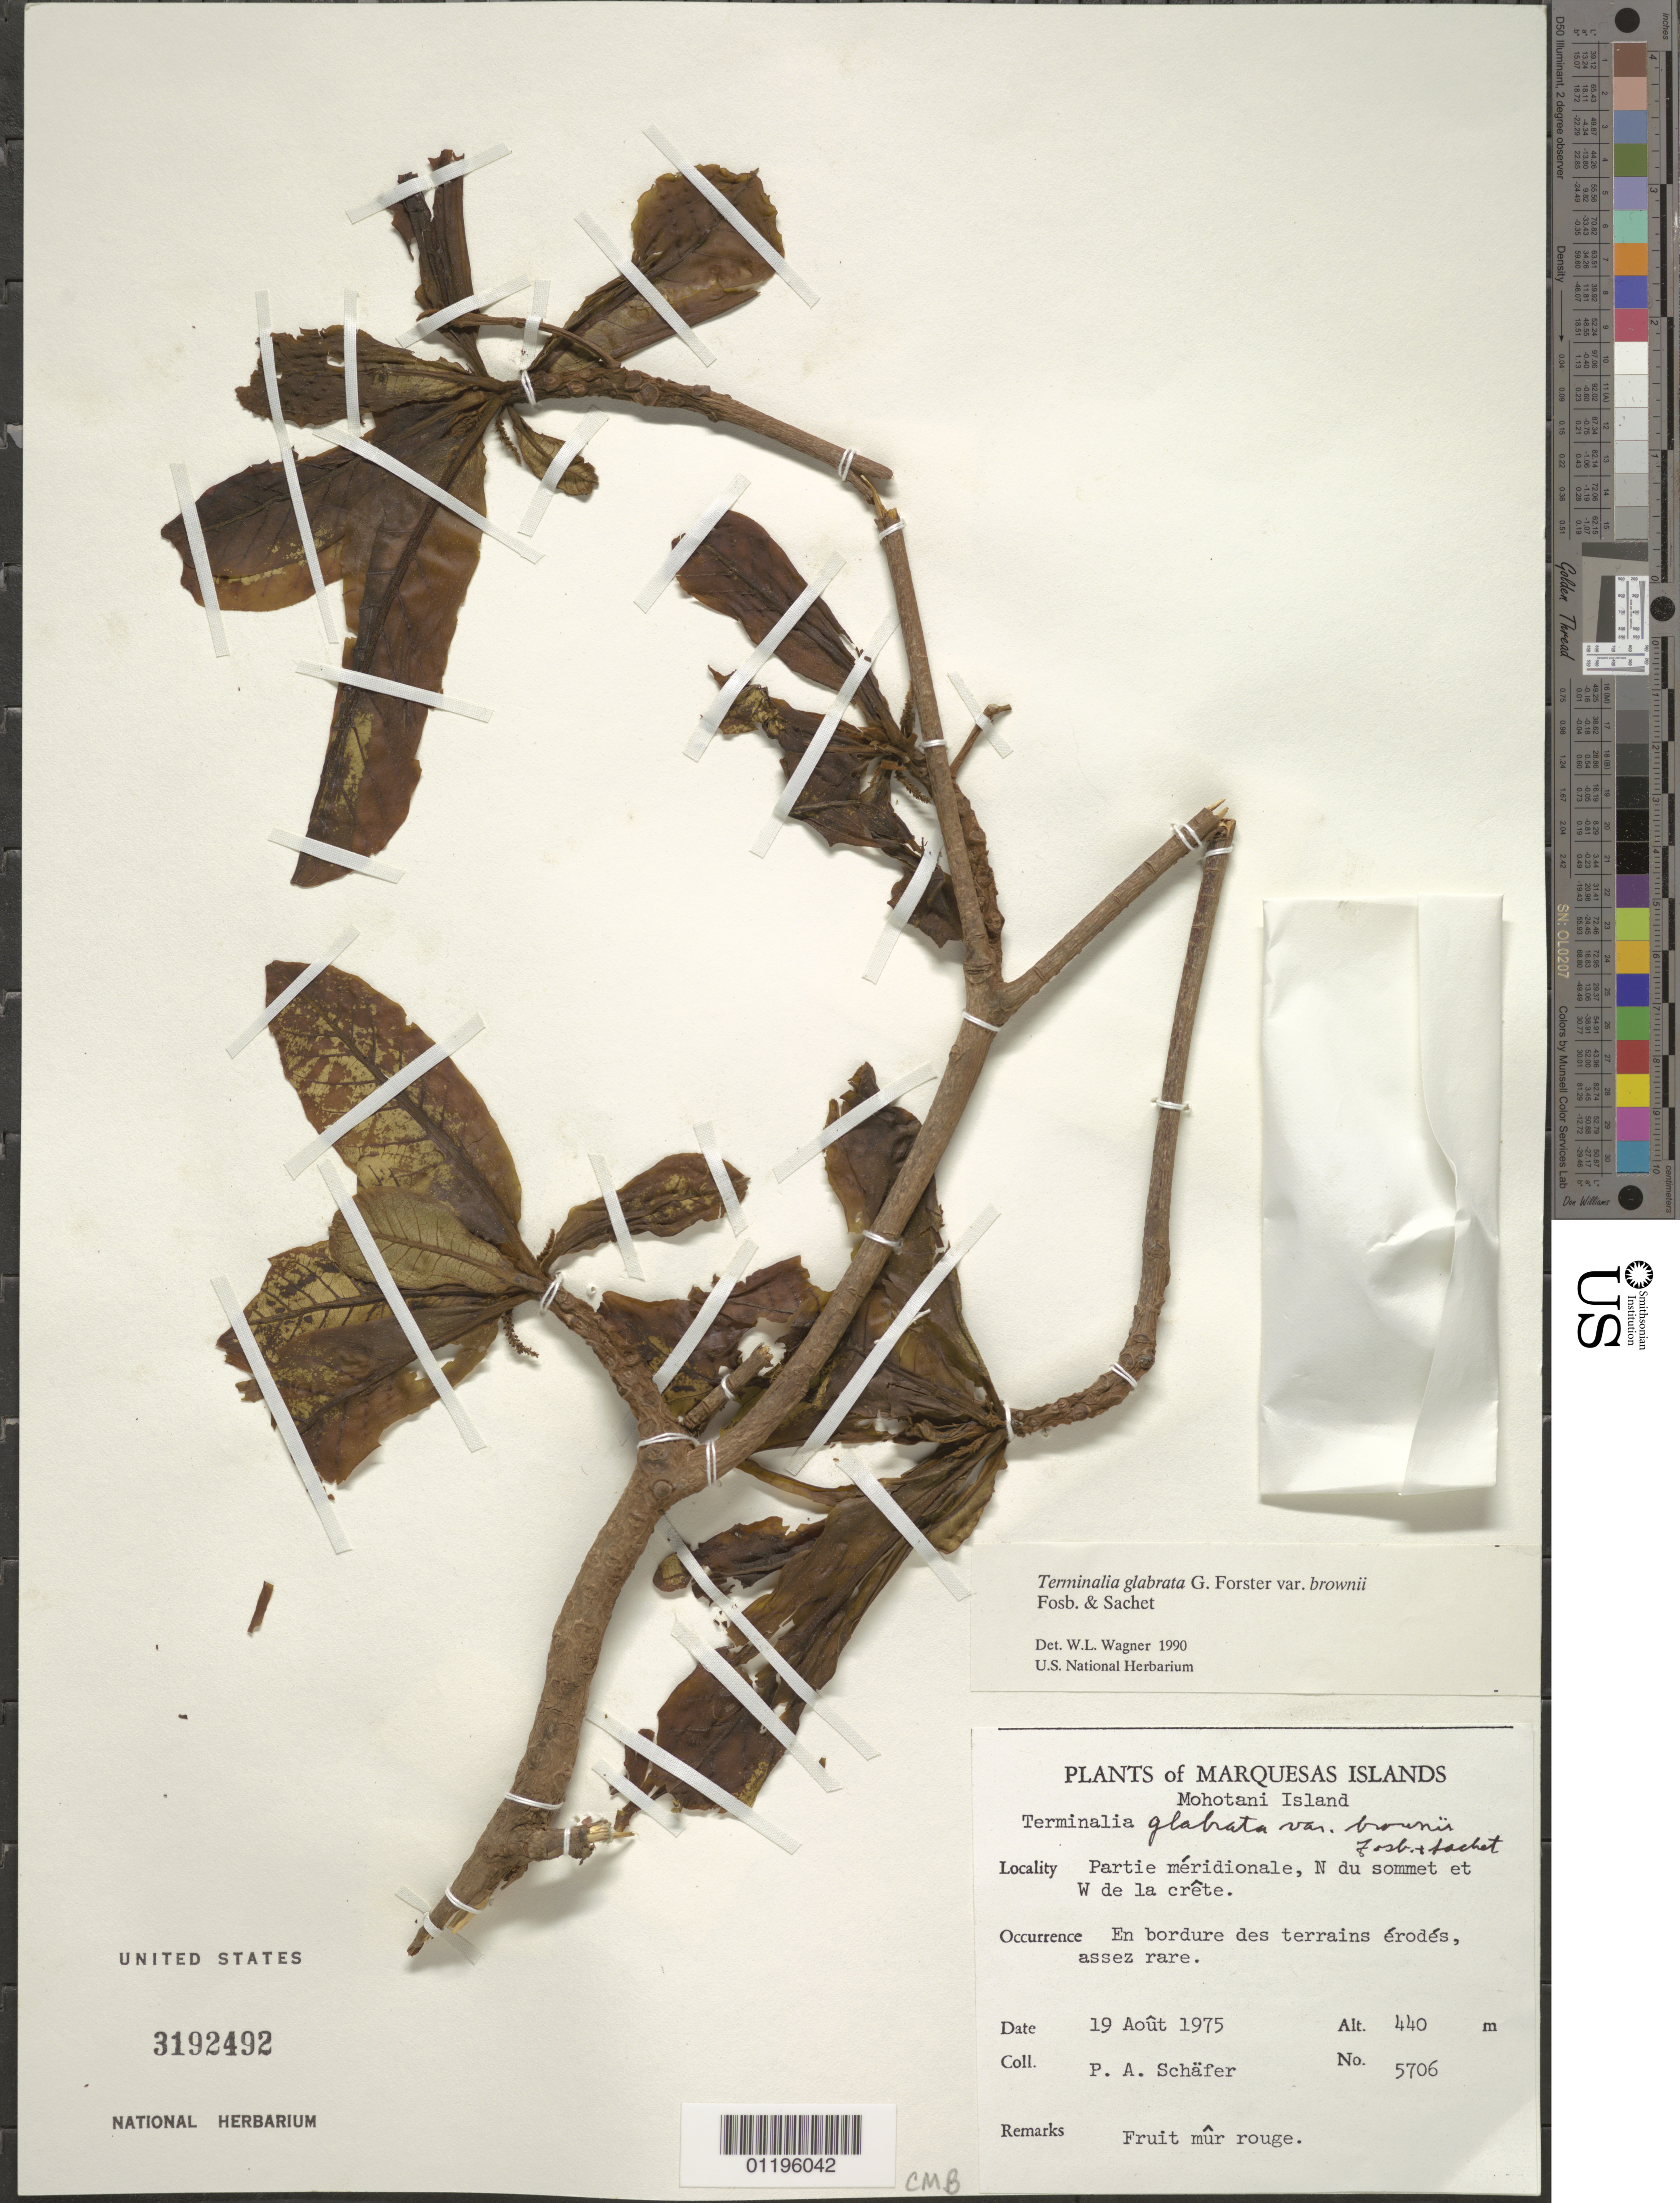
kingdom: Plantae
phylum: Tracheophyta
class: Magnoliopsida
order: Myrtales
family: Combretaceae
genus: Terminalia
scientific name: Terminalia glabrata var. brownii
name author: Fosberg & Sachet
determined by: Wagner, W. L., (BOT), Smithsonian Institution - National Museum of Natural History (UNITED STATES)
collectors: P. A. Schäfer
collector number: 5706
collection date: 1975-08-19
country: French Polynesia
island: Mohotani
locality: partie méridionale, N du sommet et W de la crête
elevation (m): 440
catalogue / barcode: US 3192492